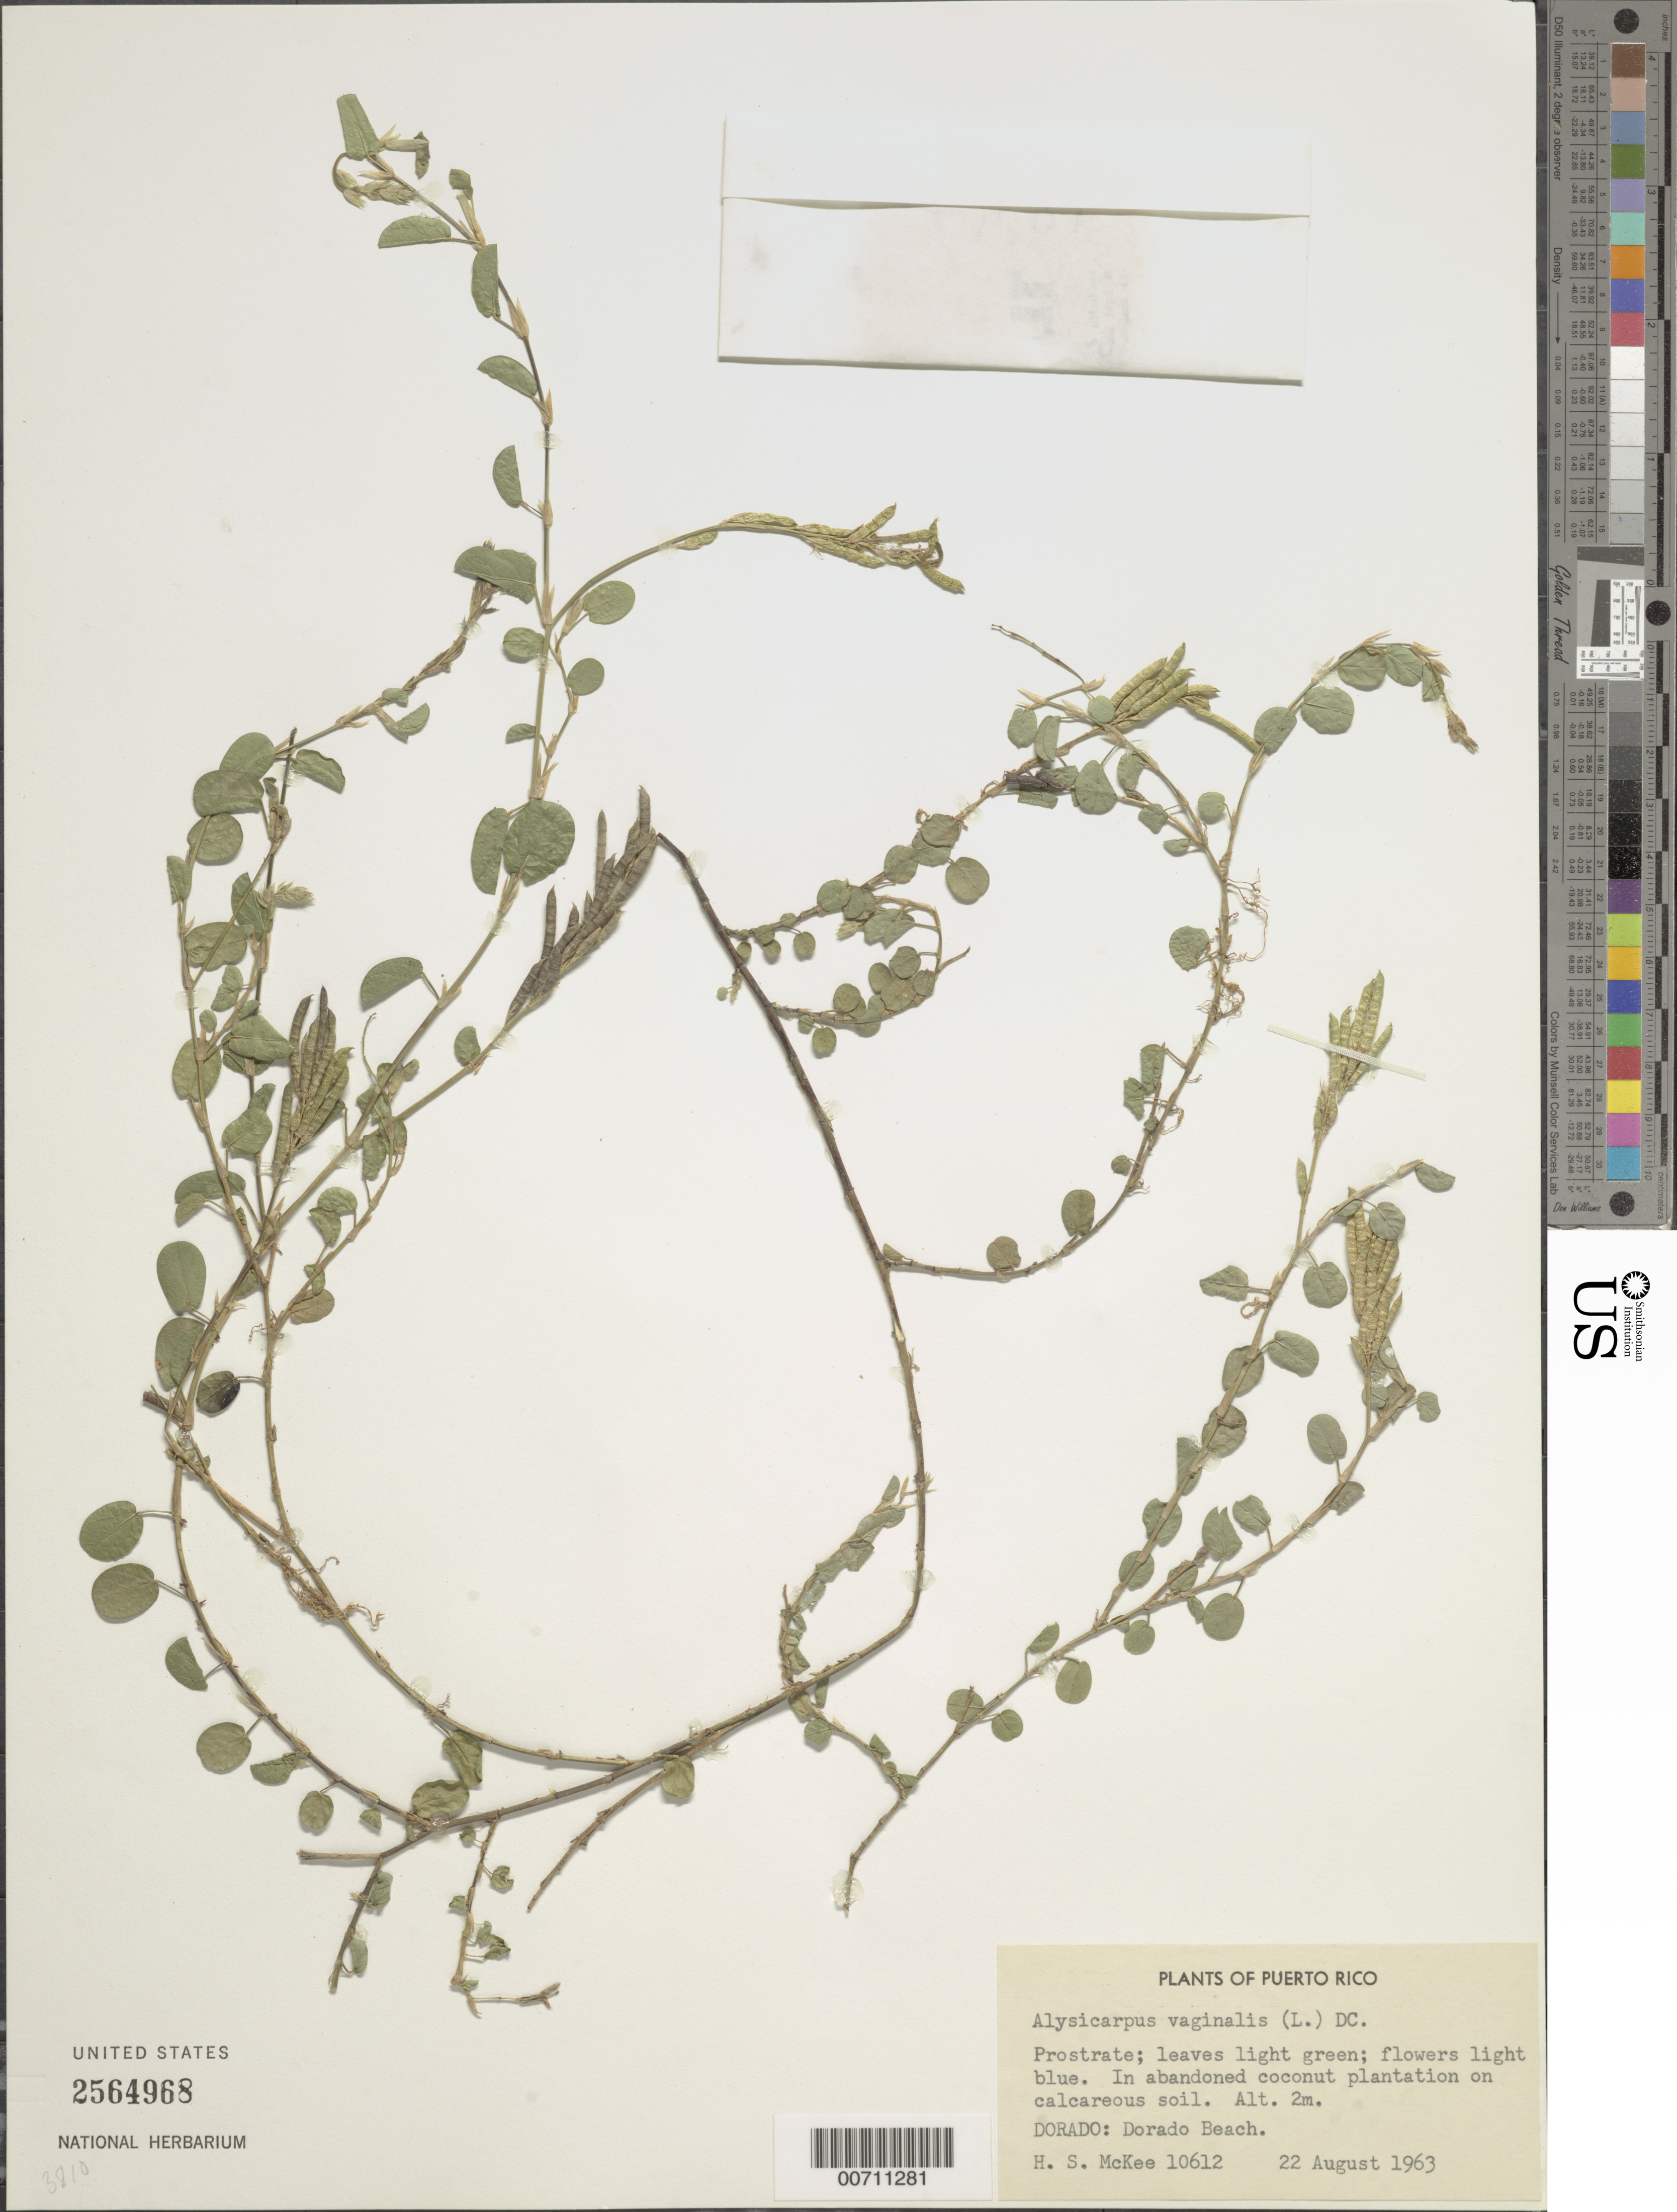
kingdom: Plantae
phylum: Tracheophyta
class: Magnoliopsida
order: Fabales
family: Fabaceae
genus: Alysicarpus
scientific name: Alysicarpus vaginalis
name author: (L.) DC.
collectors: H. S. MacKee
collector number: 10612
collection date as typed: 22 Aug 1963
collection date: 1963-08-22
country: Puerto Rico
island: Greater Antilles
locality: Dorado: Dorado Beach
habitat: In abandoned coconut plantation on calcareous soil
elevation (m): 2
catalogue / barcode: US 2564968